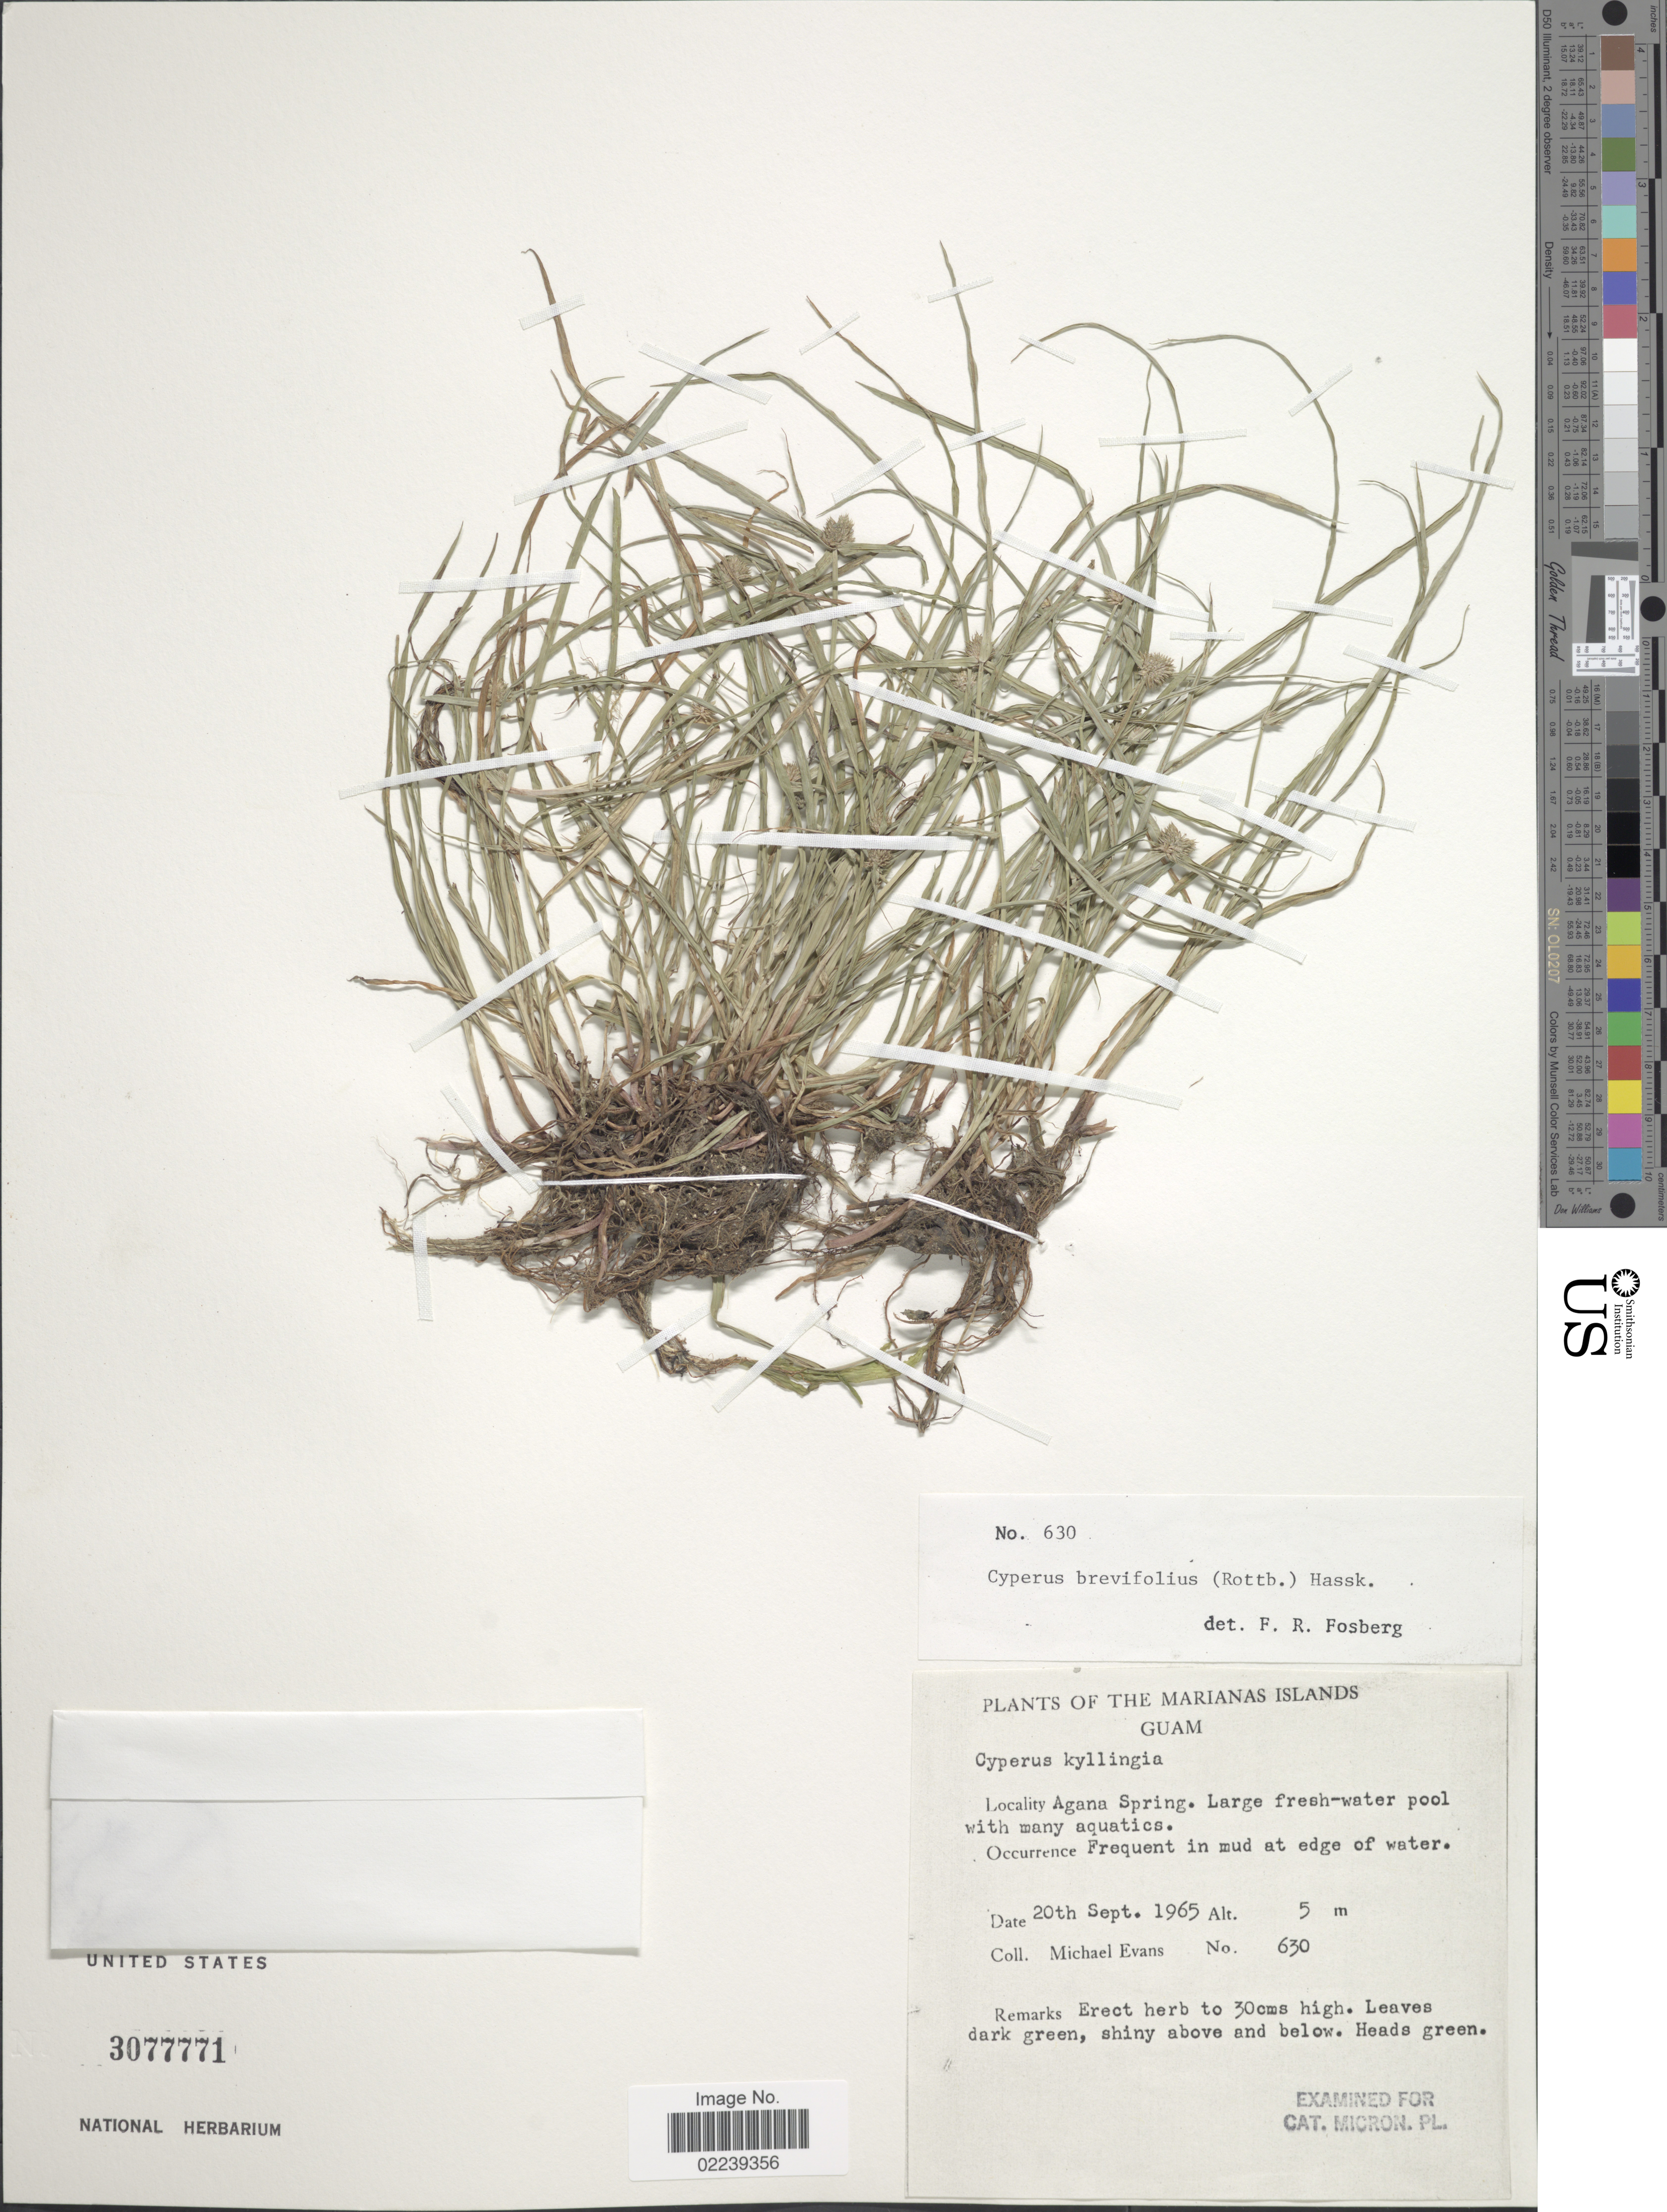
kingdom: Plantae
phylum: Tracheophyta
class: Liliopsida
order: Poales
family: Cyperaceae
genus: Cyperus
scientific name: Cyperus brevifolius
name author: (Rottb.) Hassk.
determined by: Strong, M. T., (US), Smithsonian Institution - National Museum of Natural History (UNITED STATES)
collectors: M. Evans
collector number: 630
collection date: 1965-09-20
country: Guam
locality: The Marianas Islands, Agana Spring. Frequent in mud at edge of water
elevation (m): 5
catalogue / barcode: US 3077771